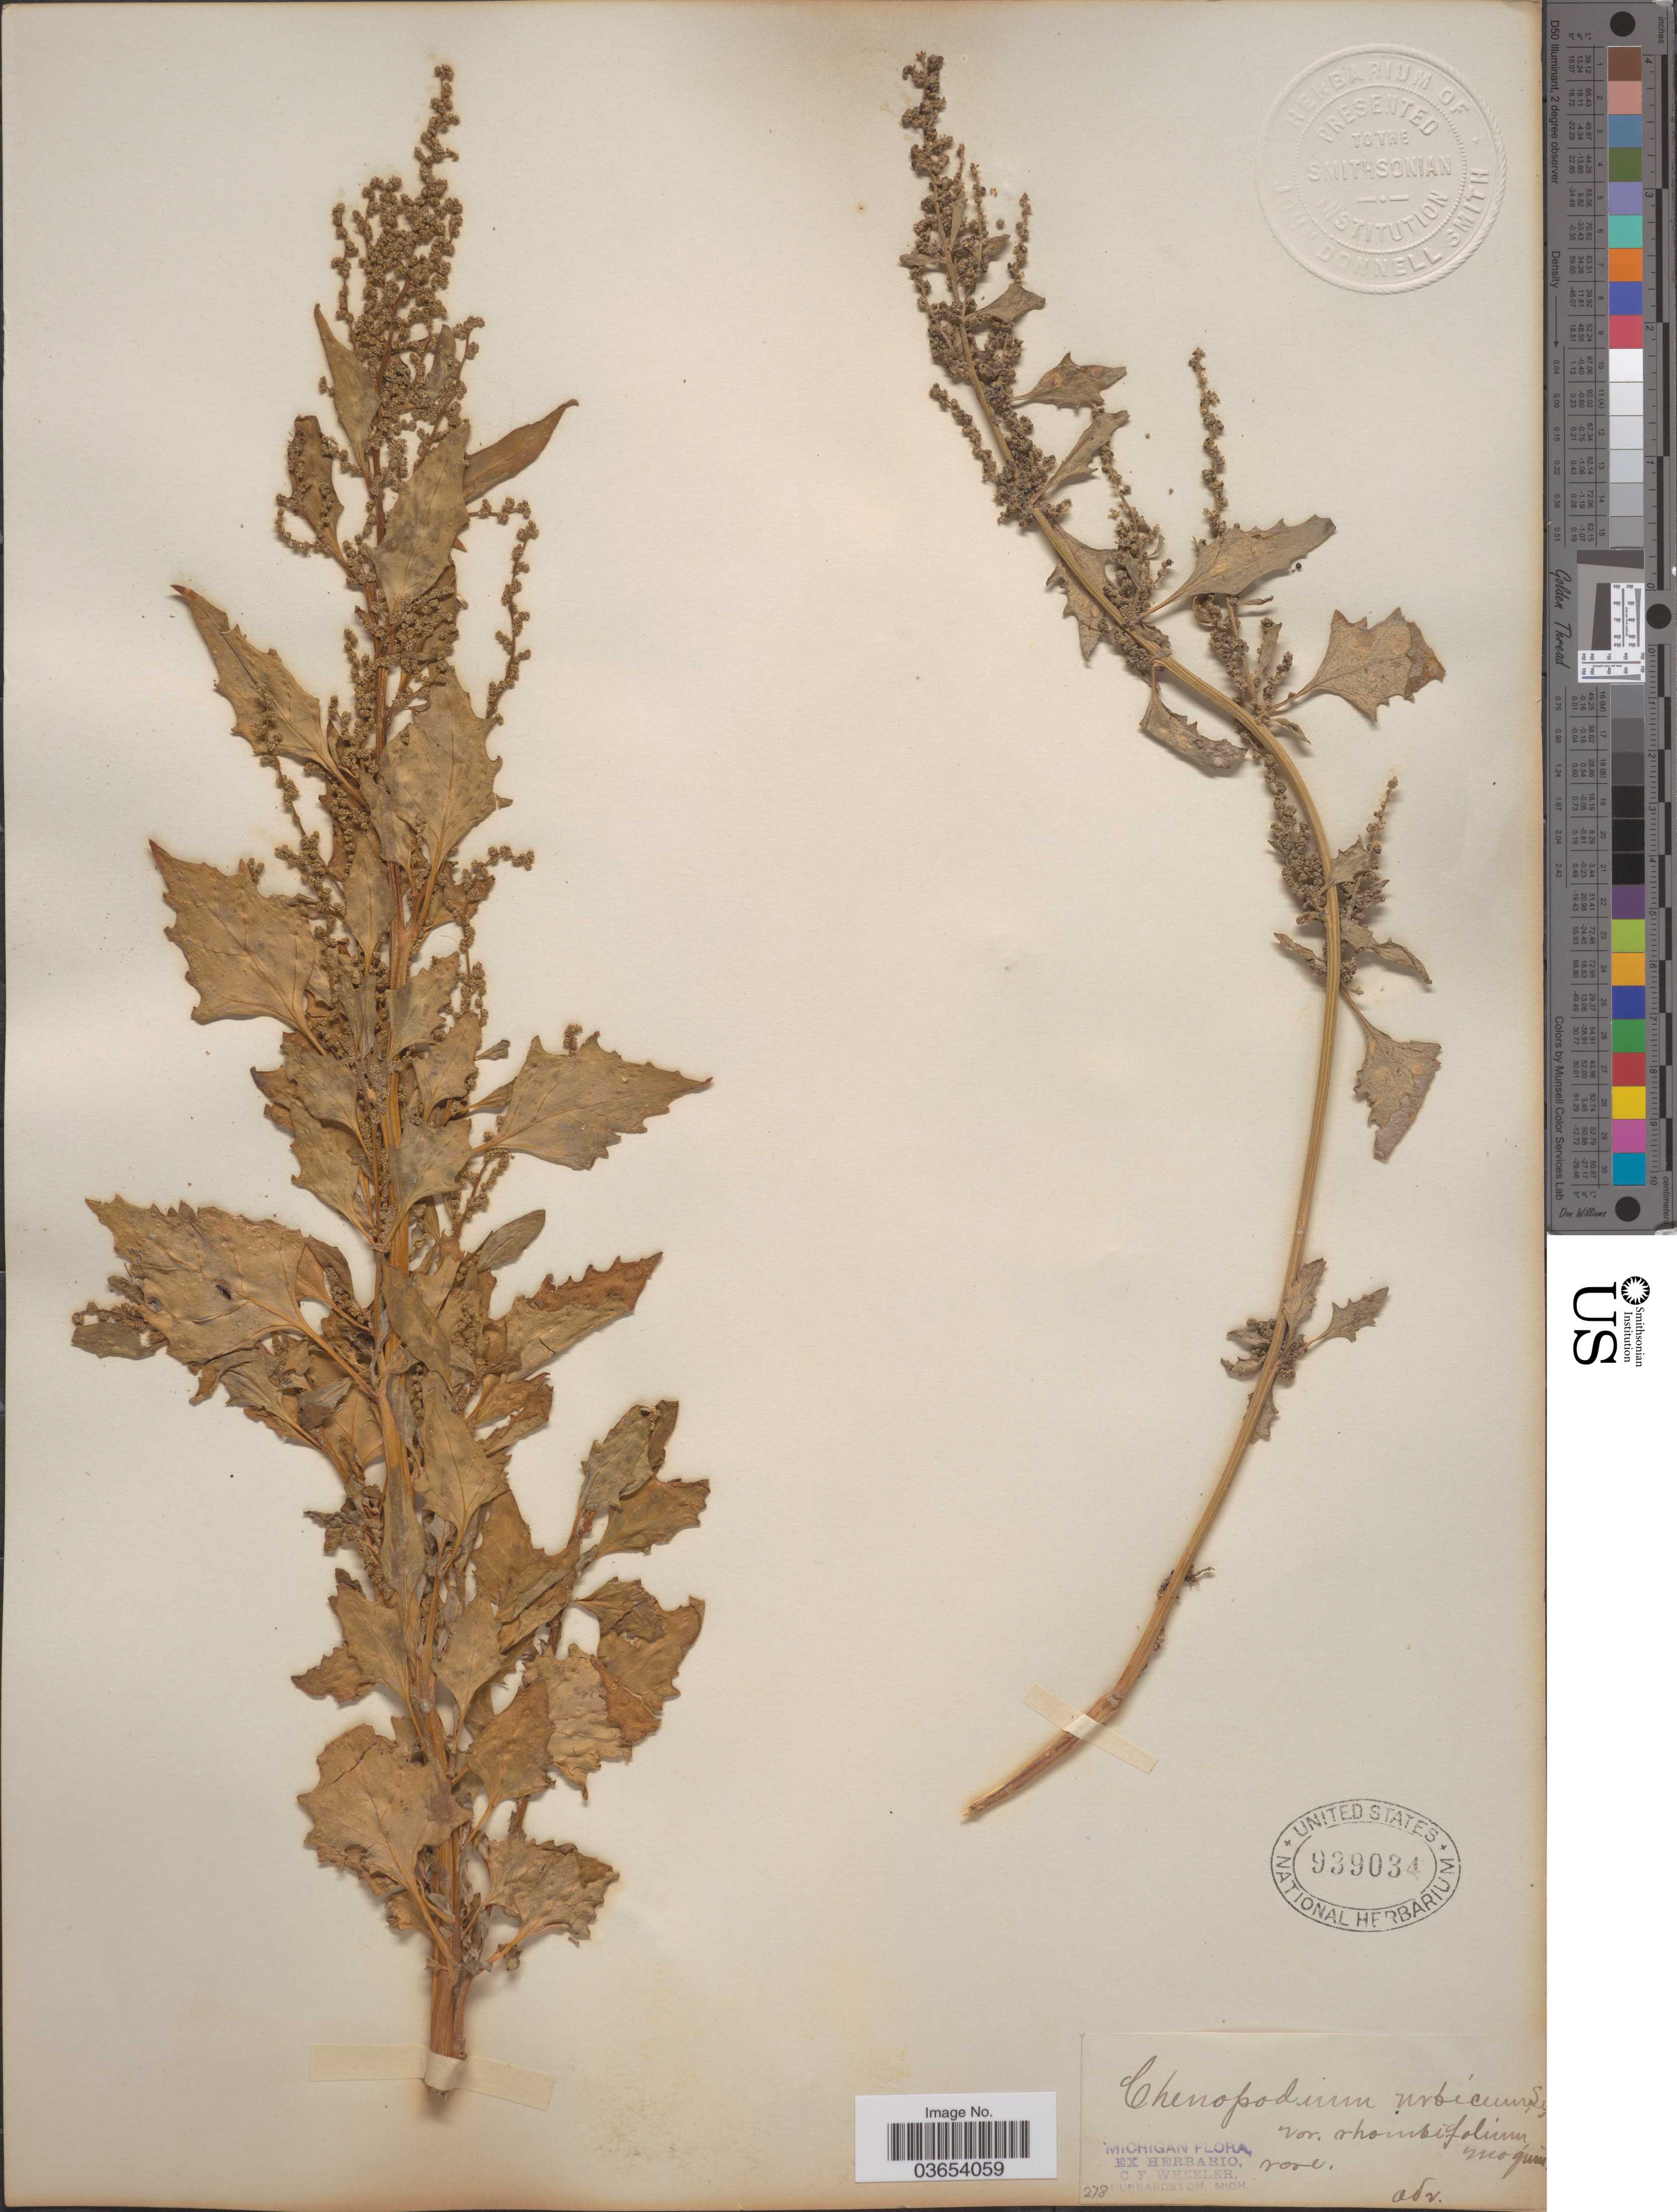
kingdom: Plantae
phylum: Tracheophyta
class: Magnoliopsida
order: Caryophyllales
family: Amaranthaceae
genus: Chenopodium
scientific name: Chenopodium urbicum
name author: L.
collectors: Ex Herb. C. F. Wheeler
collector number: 278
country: United States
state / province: Michigan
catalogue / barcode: US 939034